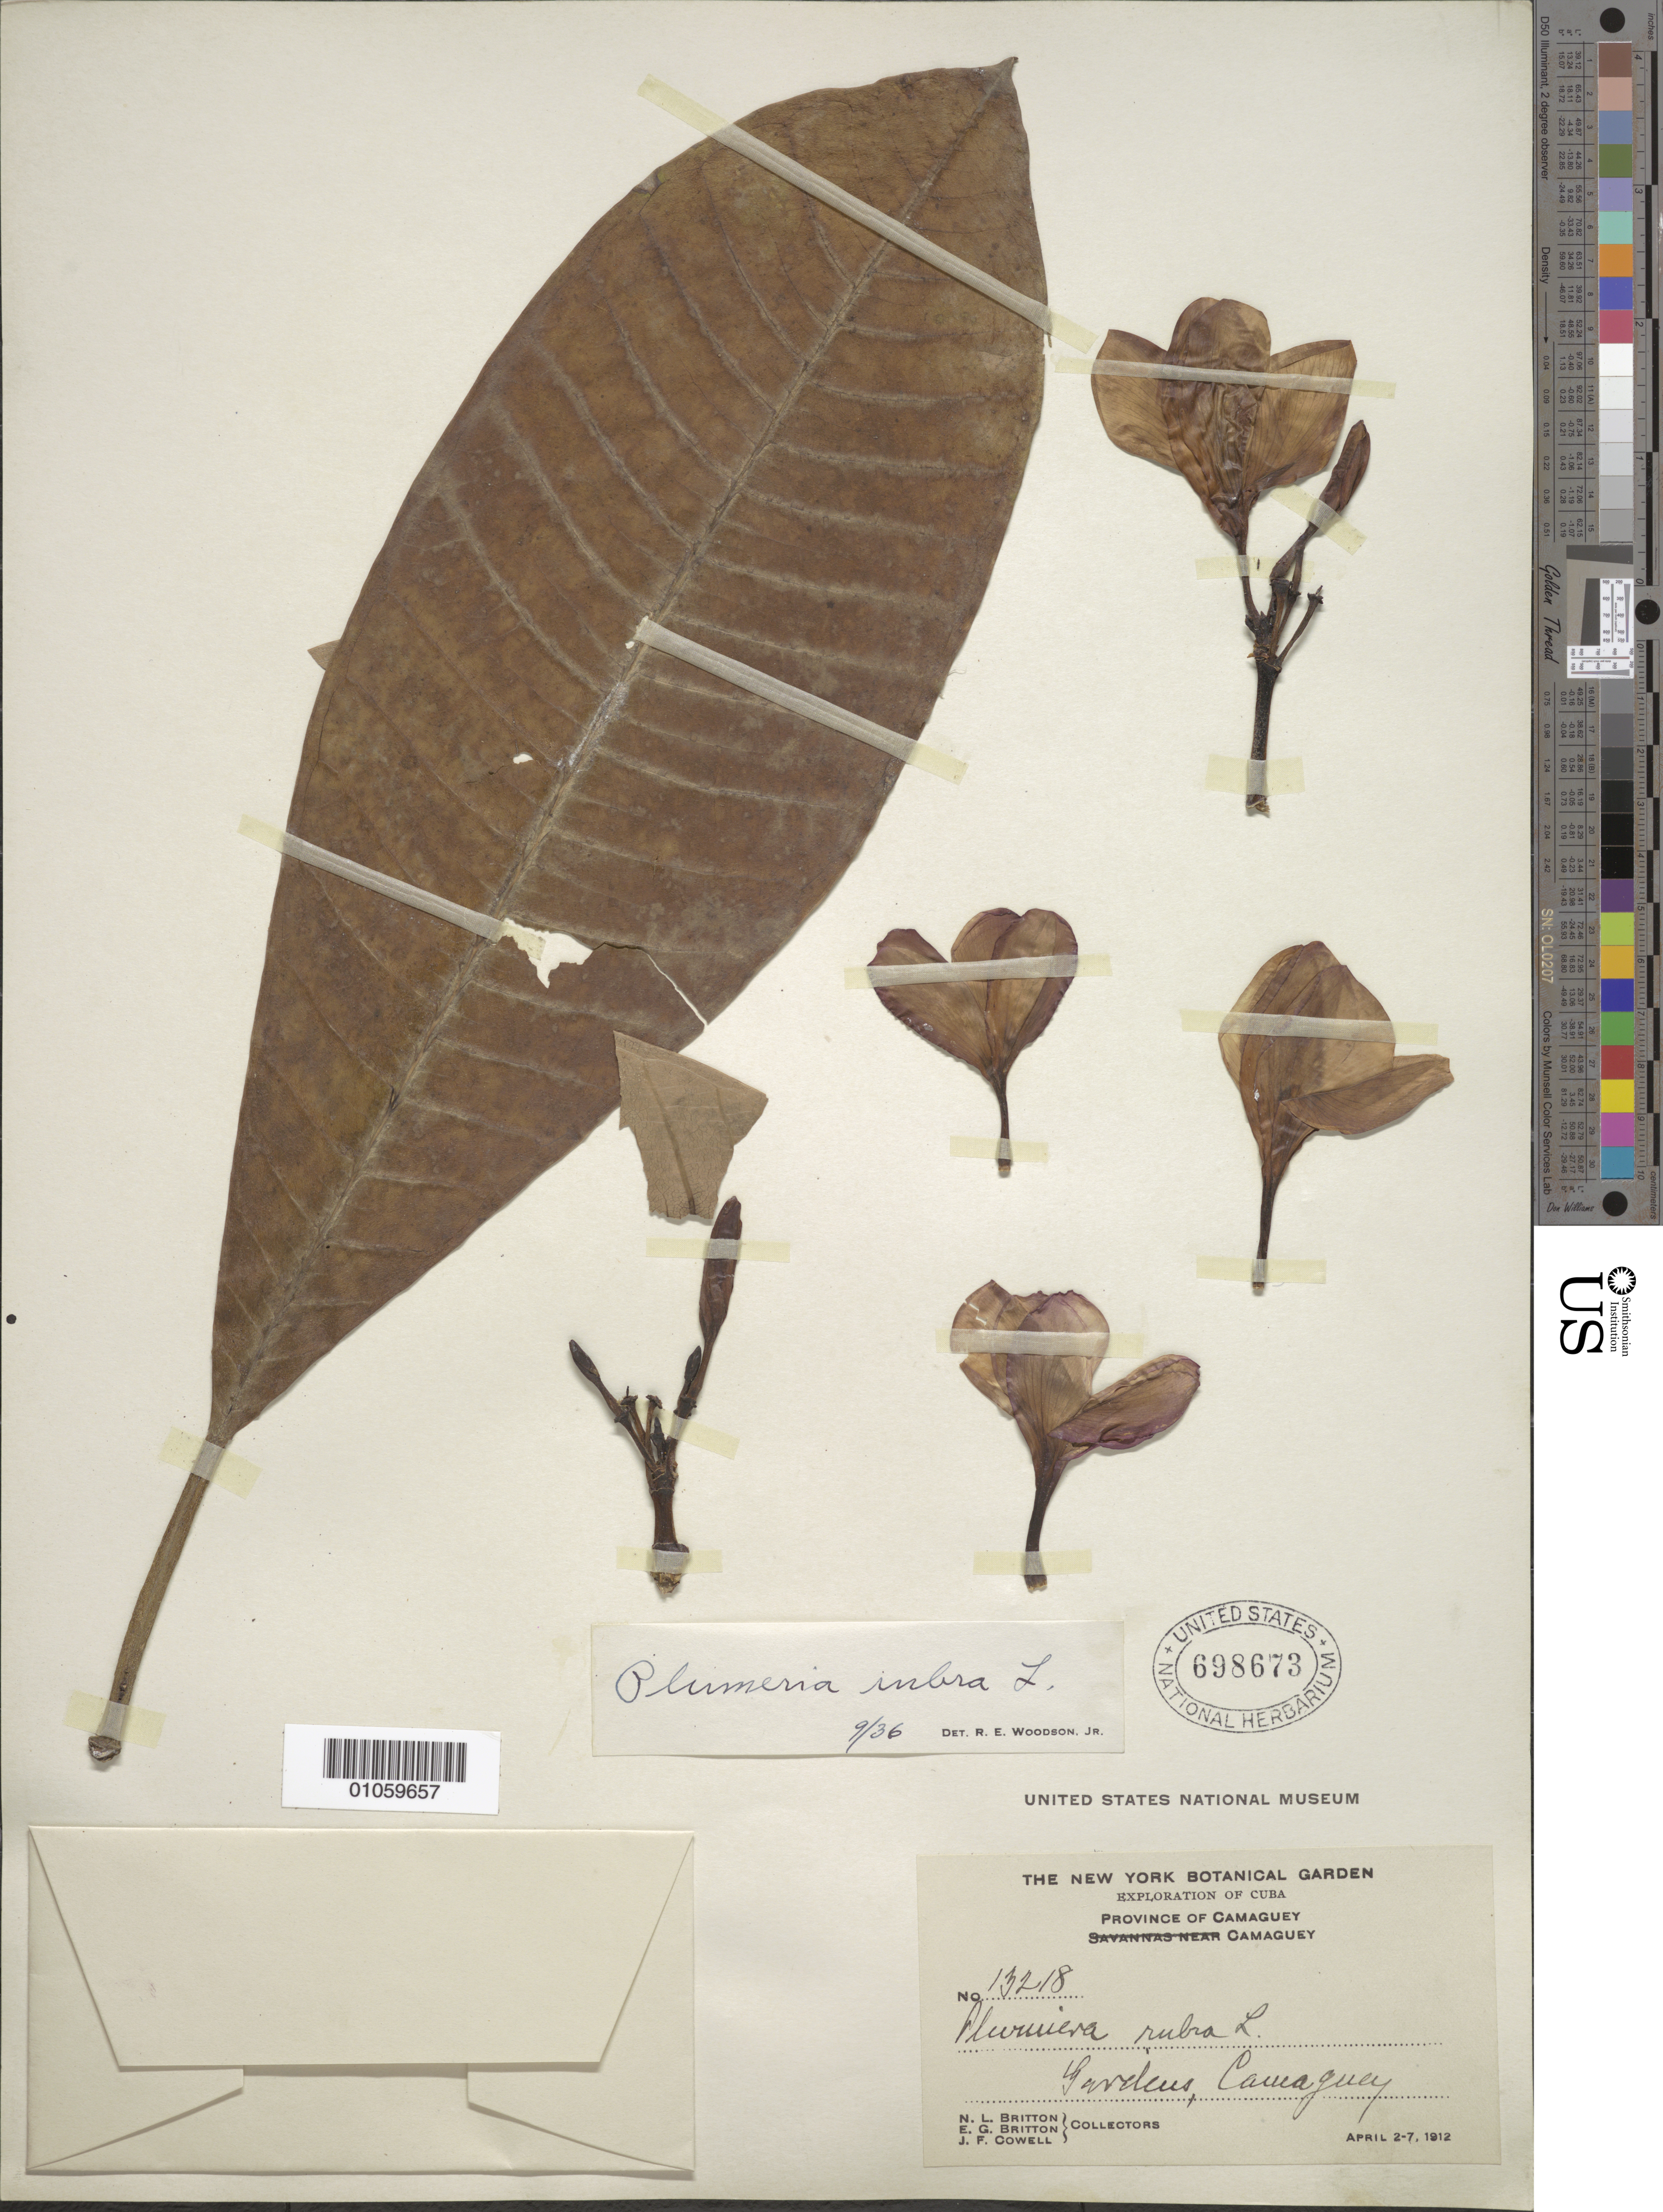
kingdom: Plantae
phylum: Tracheophyta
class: Magnoliopsida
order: Gentianales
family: Apocynaceae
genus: Plumeria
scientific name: Plumeria rubra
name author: L.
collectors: N. Britton, E. G. Britton & J. F. Cowell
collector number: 13218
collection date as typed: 02 Apr 1912 to 07 Apr 1912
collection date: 1912-04-02/1912-04-07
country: Cuba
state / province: Camagüey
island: Cuba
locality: Camagüey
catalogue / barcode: US 698673